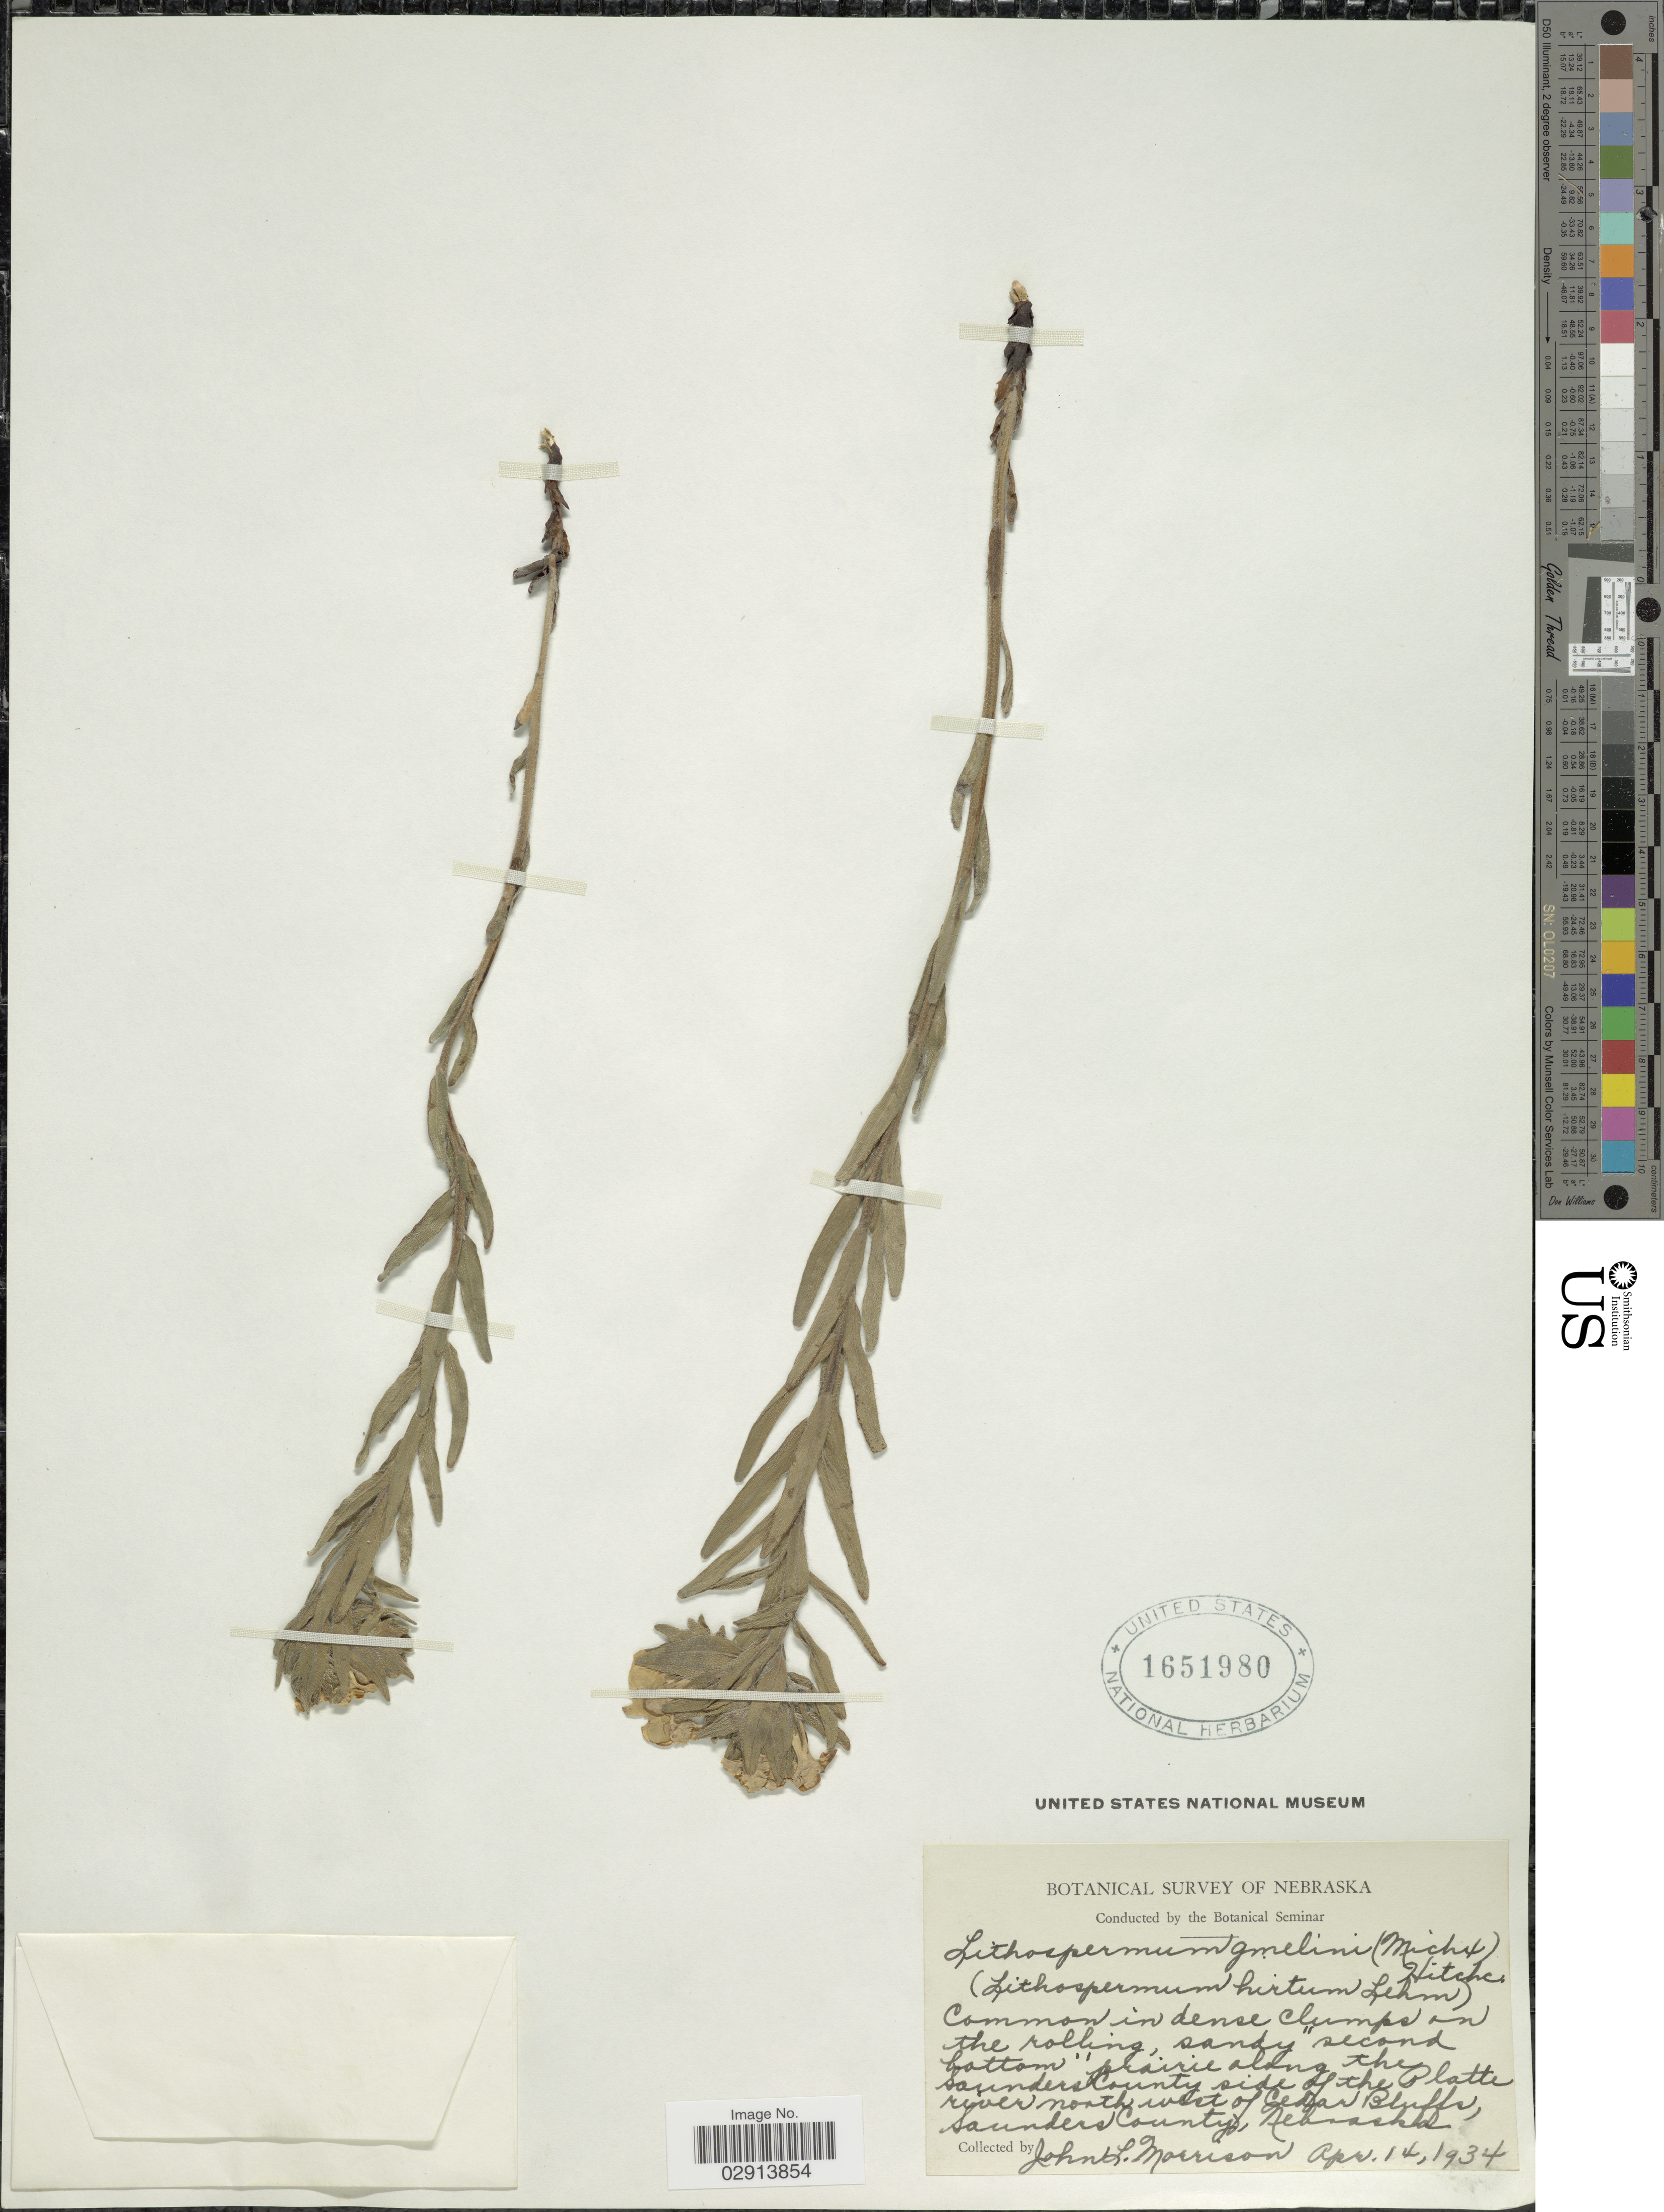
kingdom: Plantae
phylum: Tracheophyta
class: Magnoliopsida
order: Boraginales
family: Boraginaceae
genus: Lithospermum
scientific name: Lithospermum caroliniense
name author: (J.F. Gmel.) MacMill.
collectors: J. Morrison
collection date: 1934-04-14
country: United States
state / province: Nebraska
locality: Sandy "second bottom" prairie along the Sanders County side of the Platte river north west of Cedar Bluffs, Sanders County.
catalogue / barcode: US 1651980